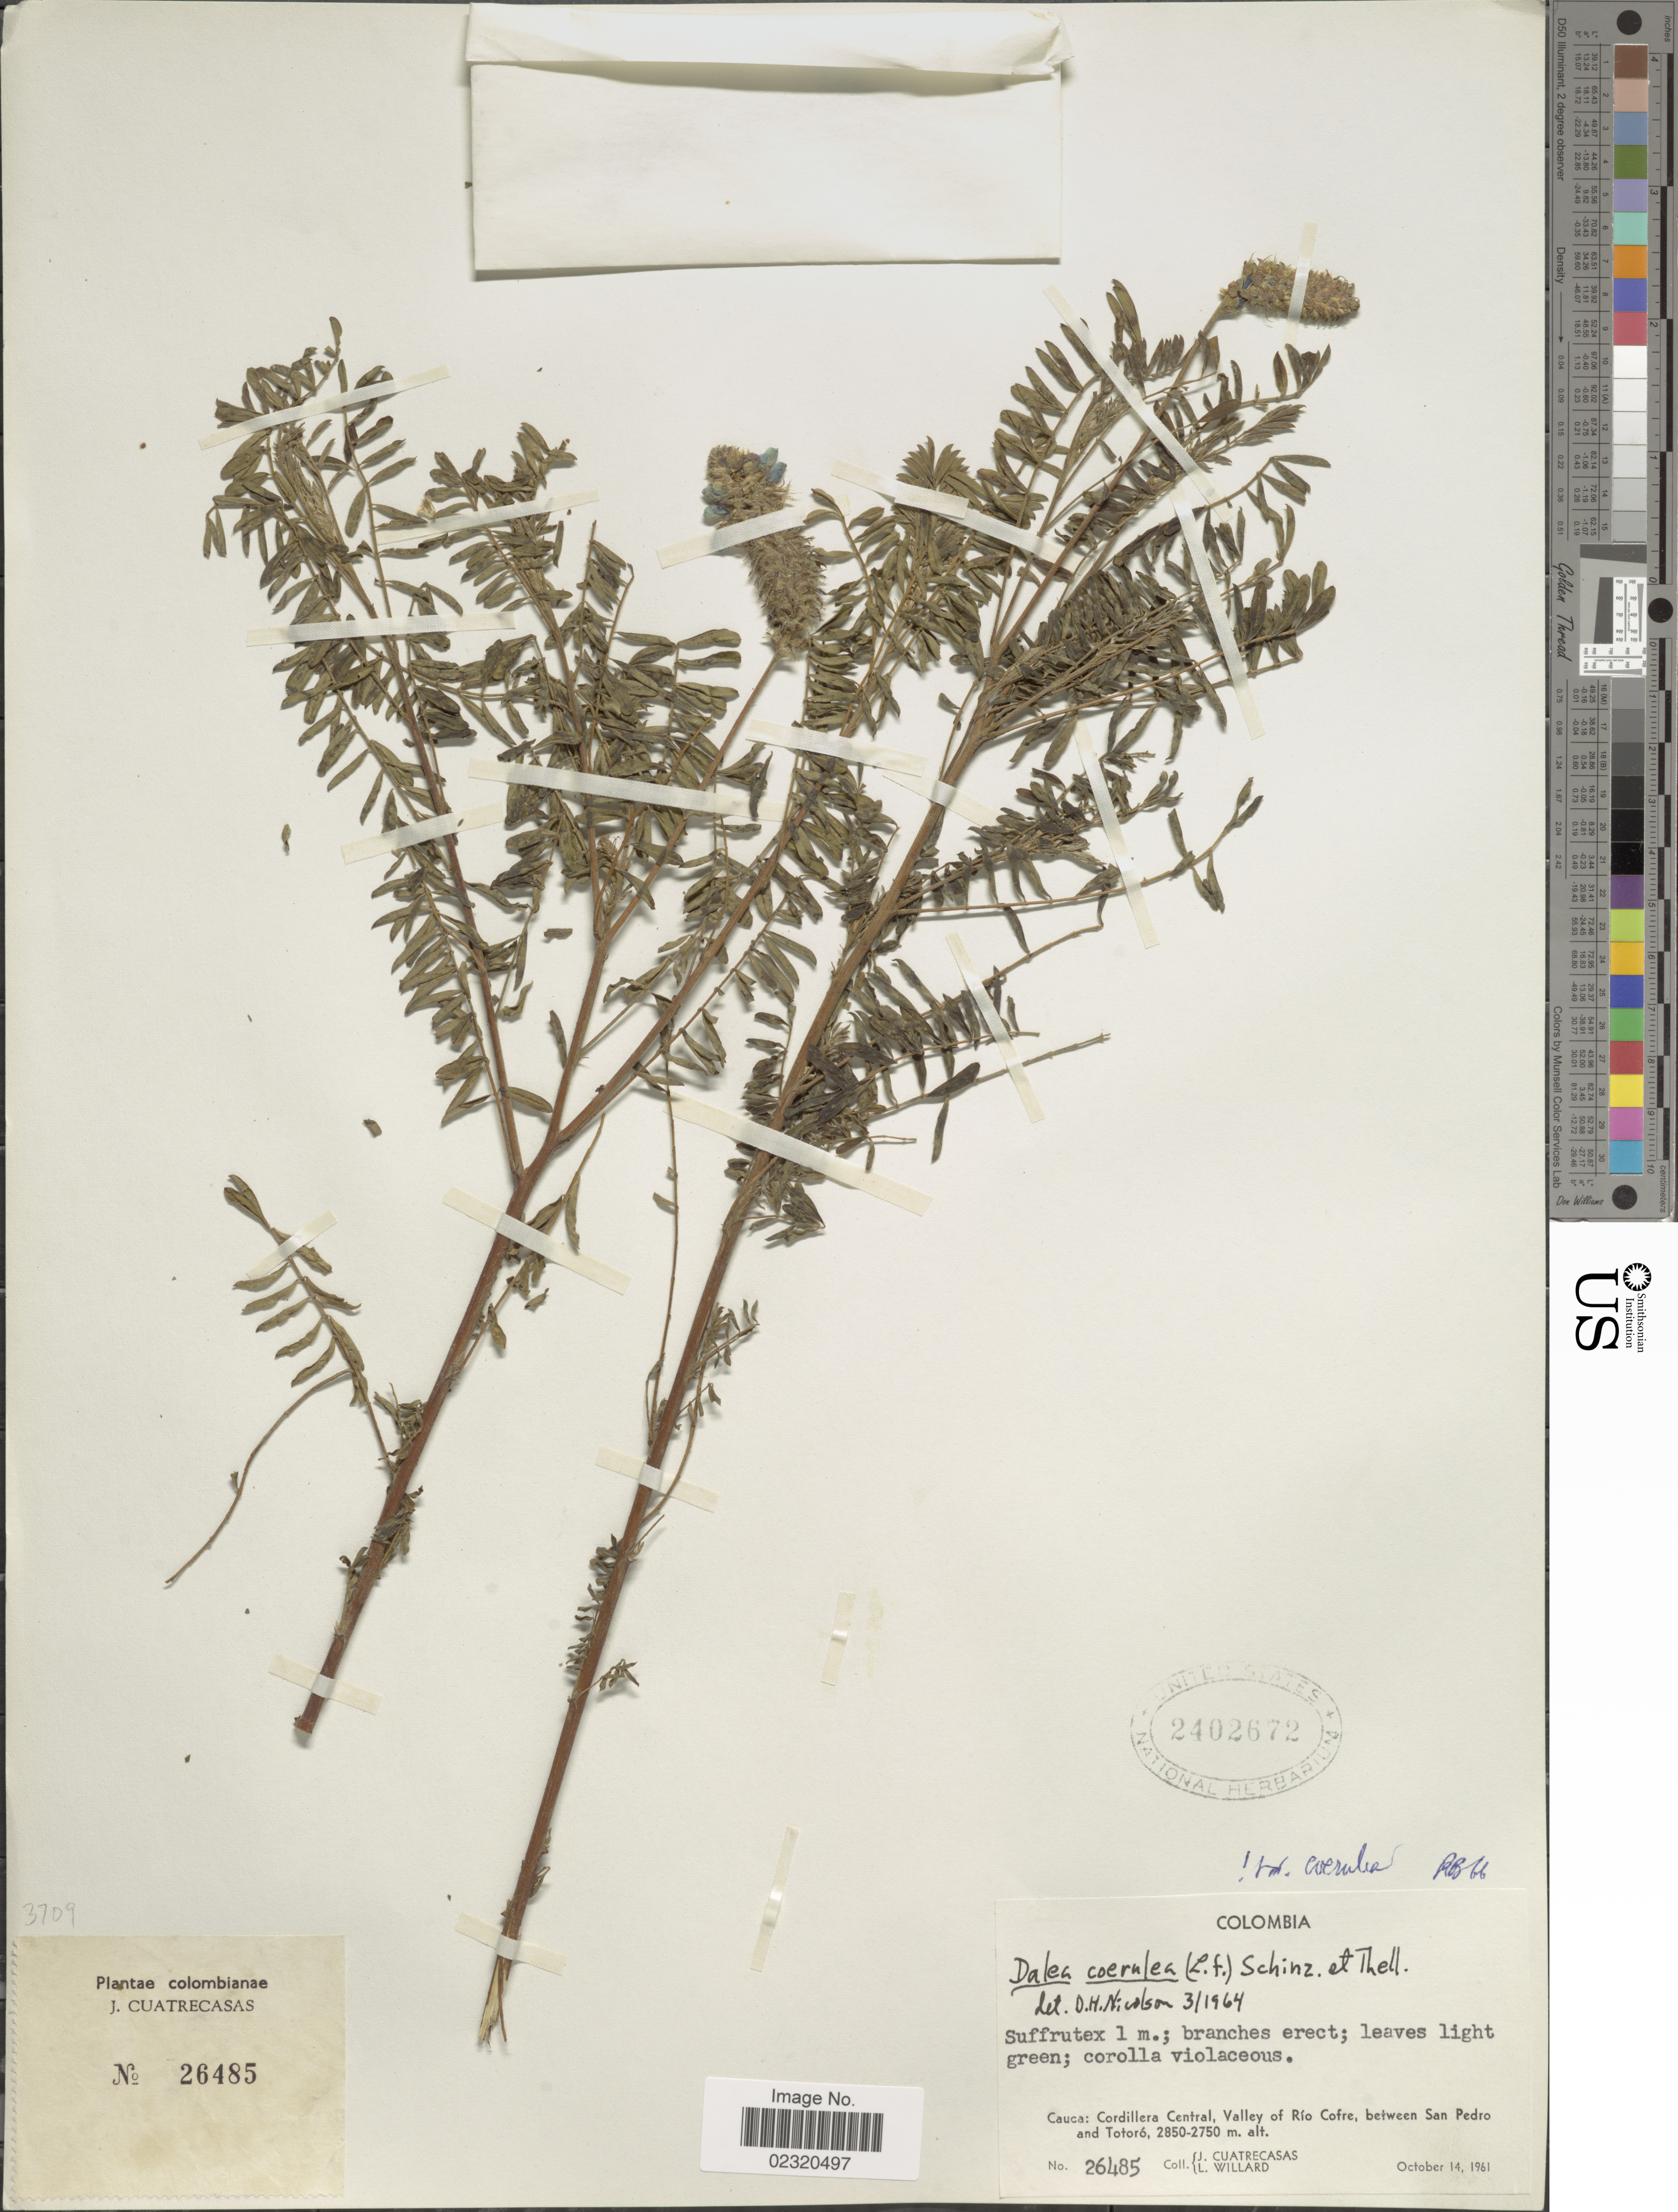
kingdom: Plantae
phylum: Tracheophyta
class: Magnoliopsida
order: Fabales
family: Fabaceae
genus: Dalea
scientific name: Dalea coerulea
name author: (L. f.) Schinz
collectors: J. Cuatrecasas & L. Willard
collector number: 26485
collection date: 1961-10-14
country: Colombia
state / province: Cauca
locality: Cordillera Central, Valley of Rio Cofre, between San Pedro and Totoro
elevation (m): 2750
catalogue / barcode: US 2402672